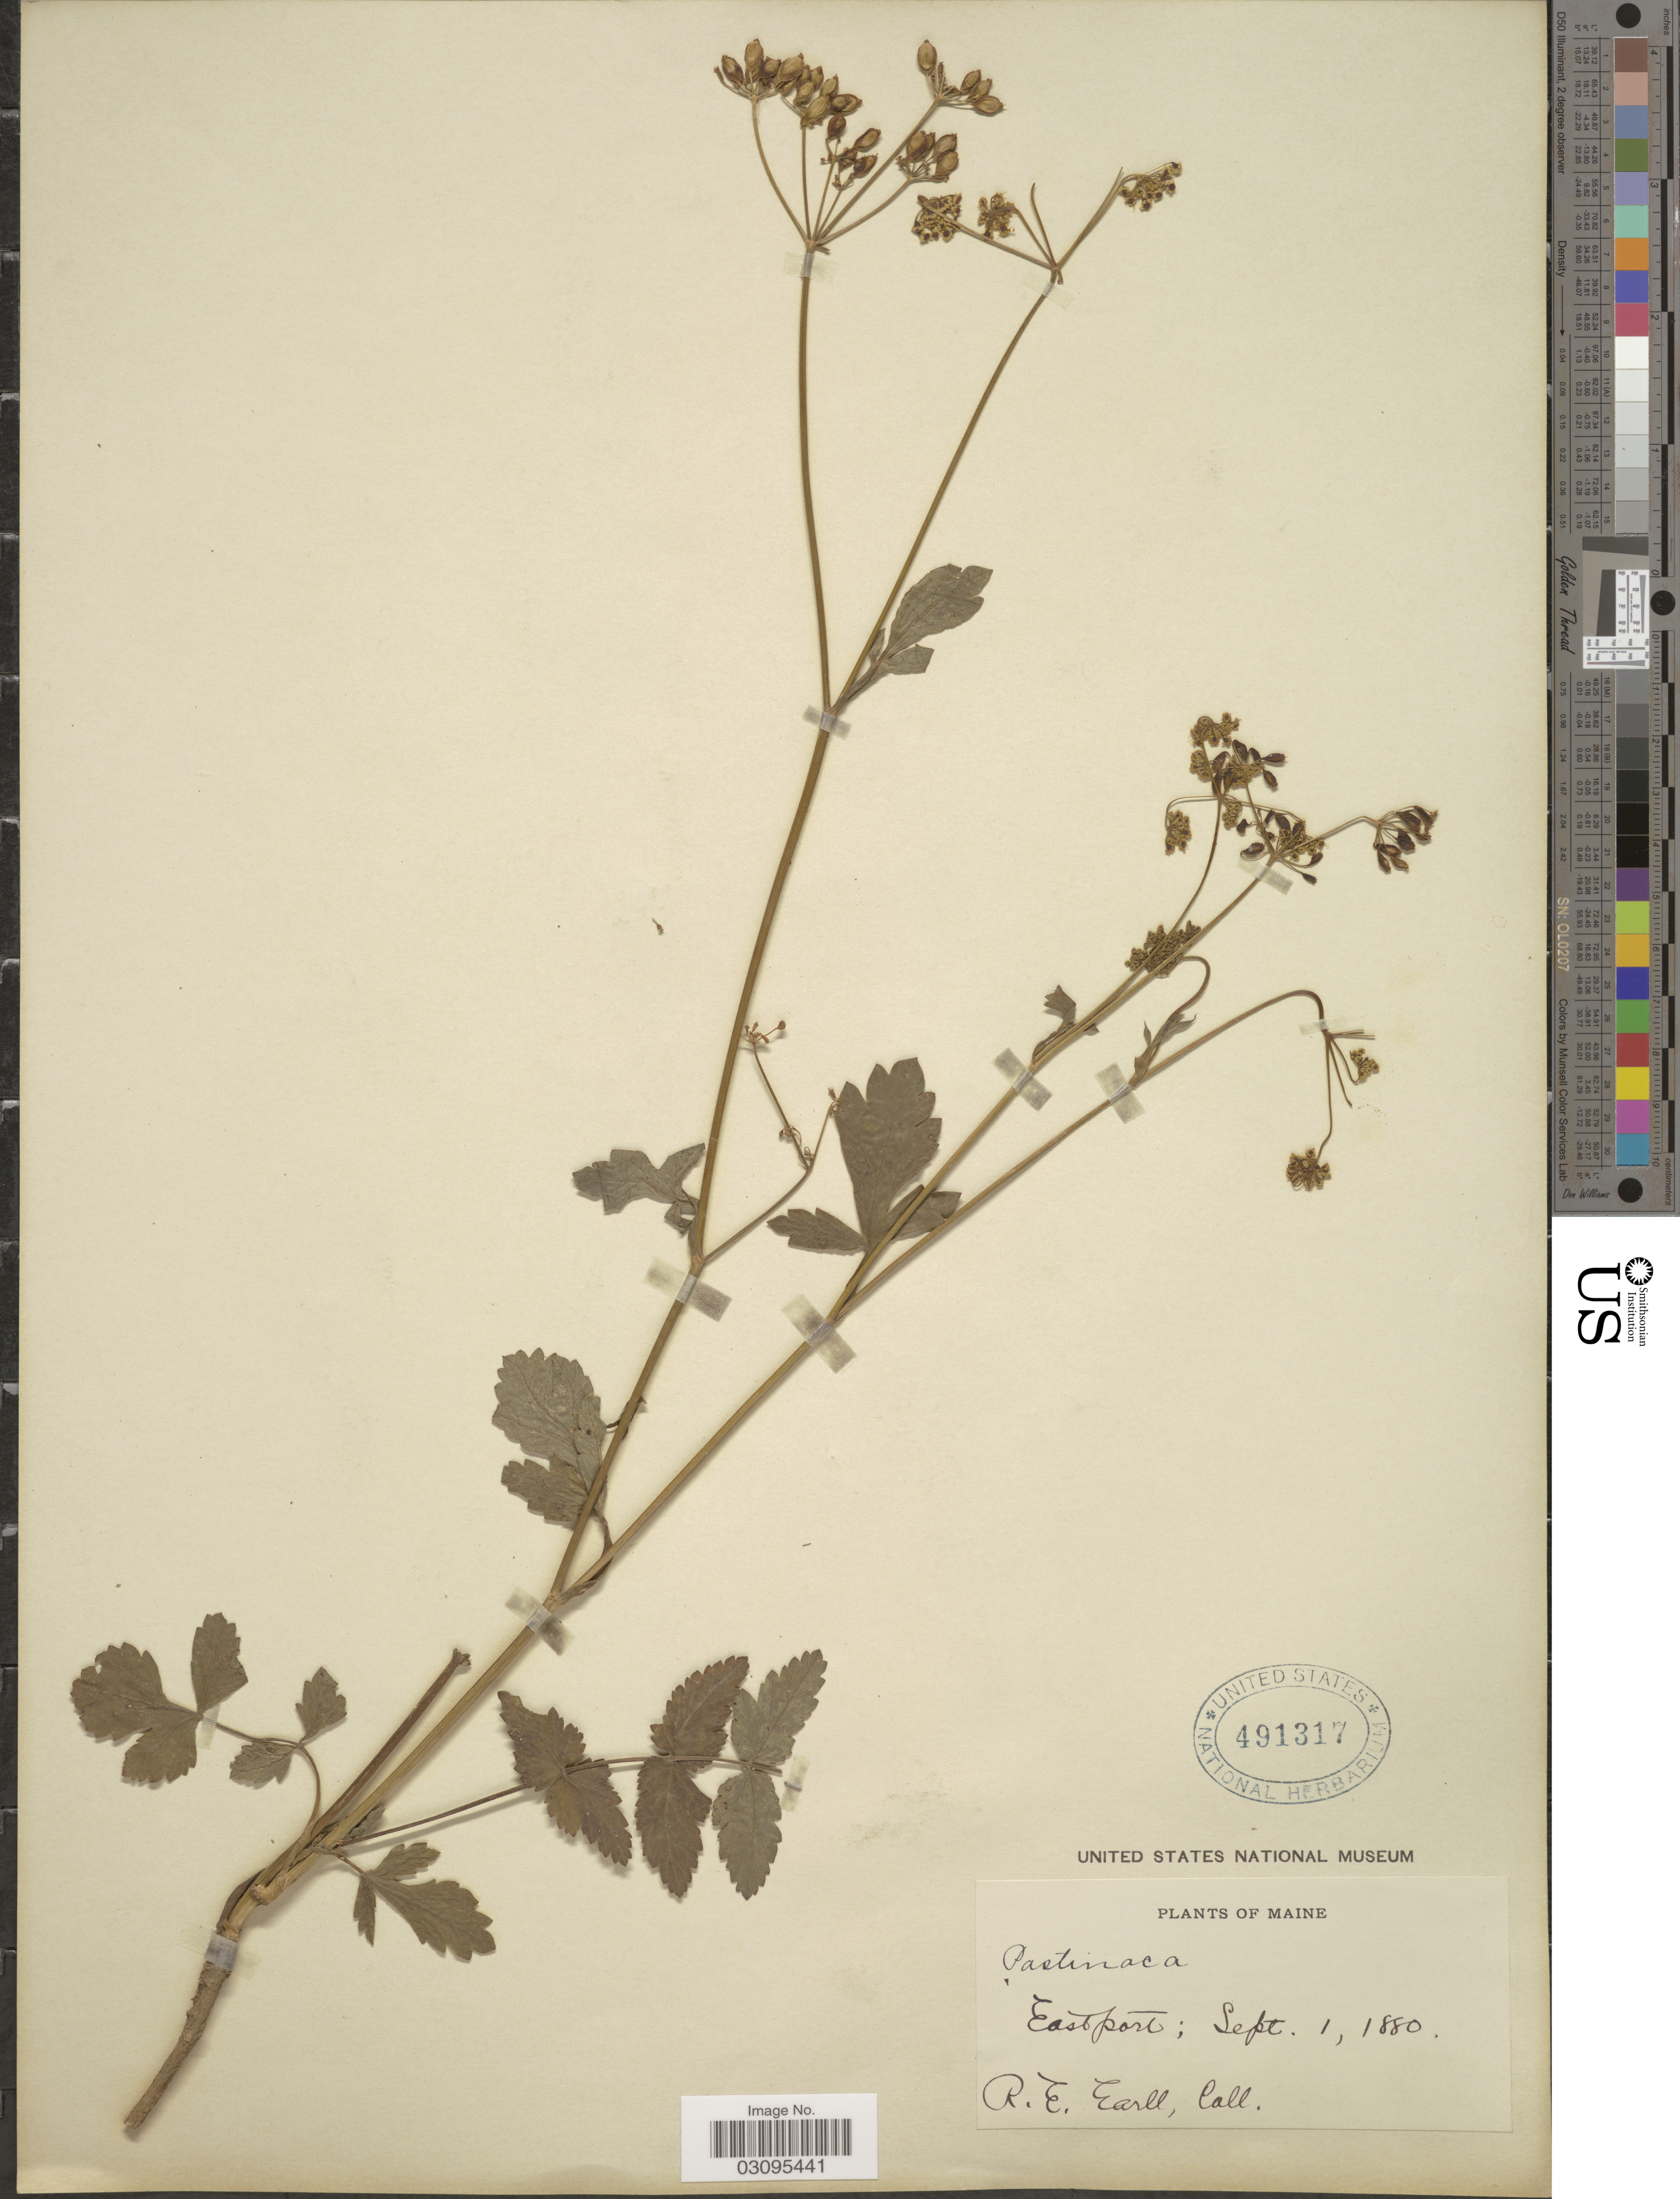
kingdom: Plantae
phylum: Tracheophyta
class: Magnoliopsida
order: Apiales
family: Apiaceae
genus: Pastinaca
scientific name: Pastinaca sativa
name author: L.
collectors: R. Earll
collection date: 1880-09-01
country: United States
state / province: Maine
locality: Eastport.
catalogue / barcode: US 491317